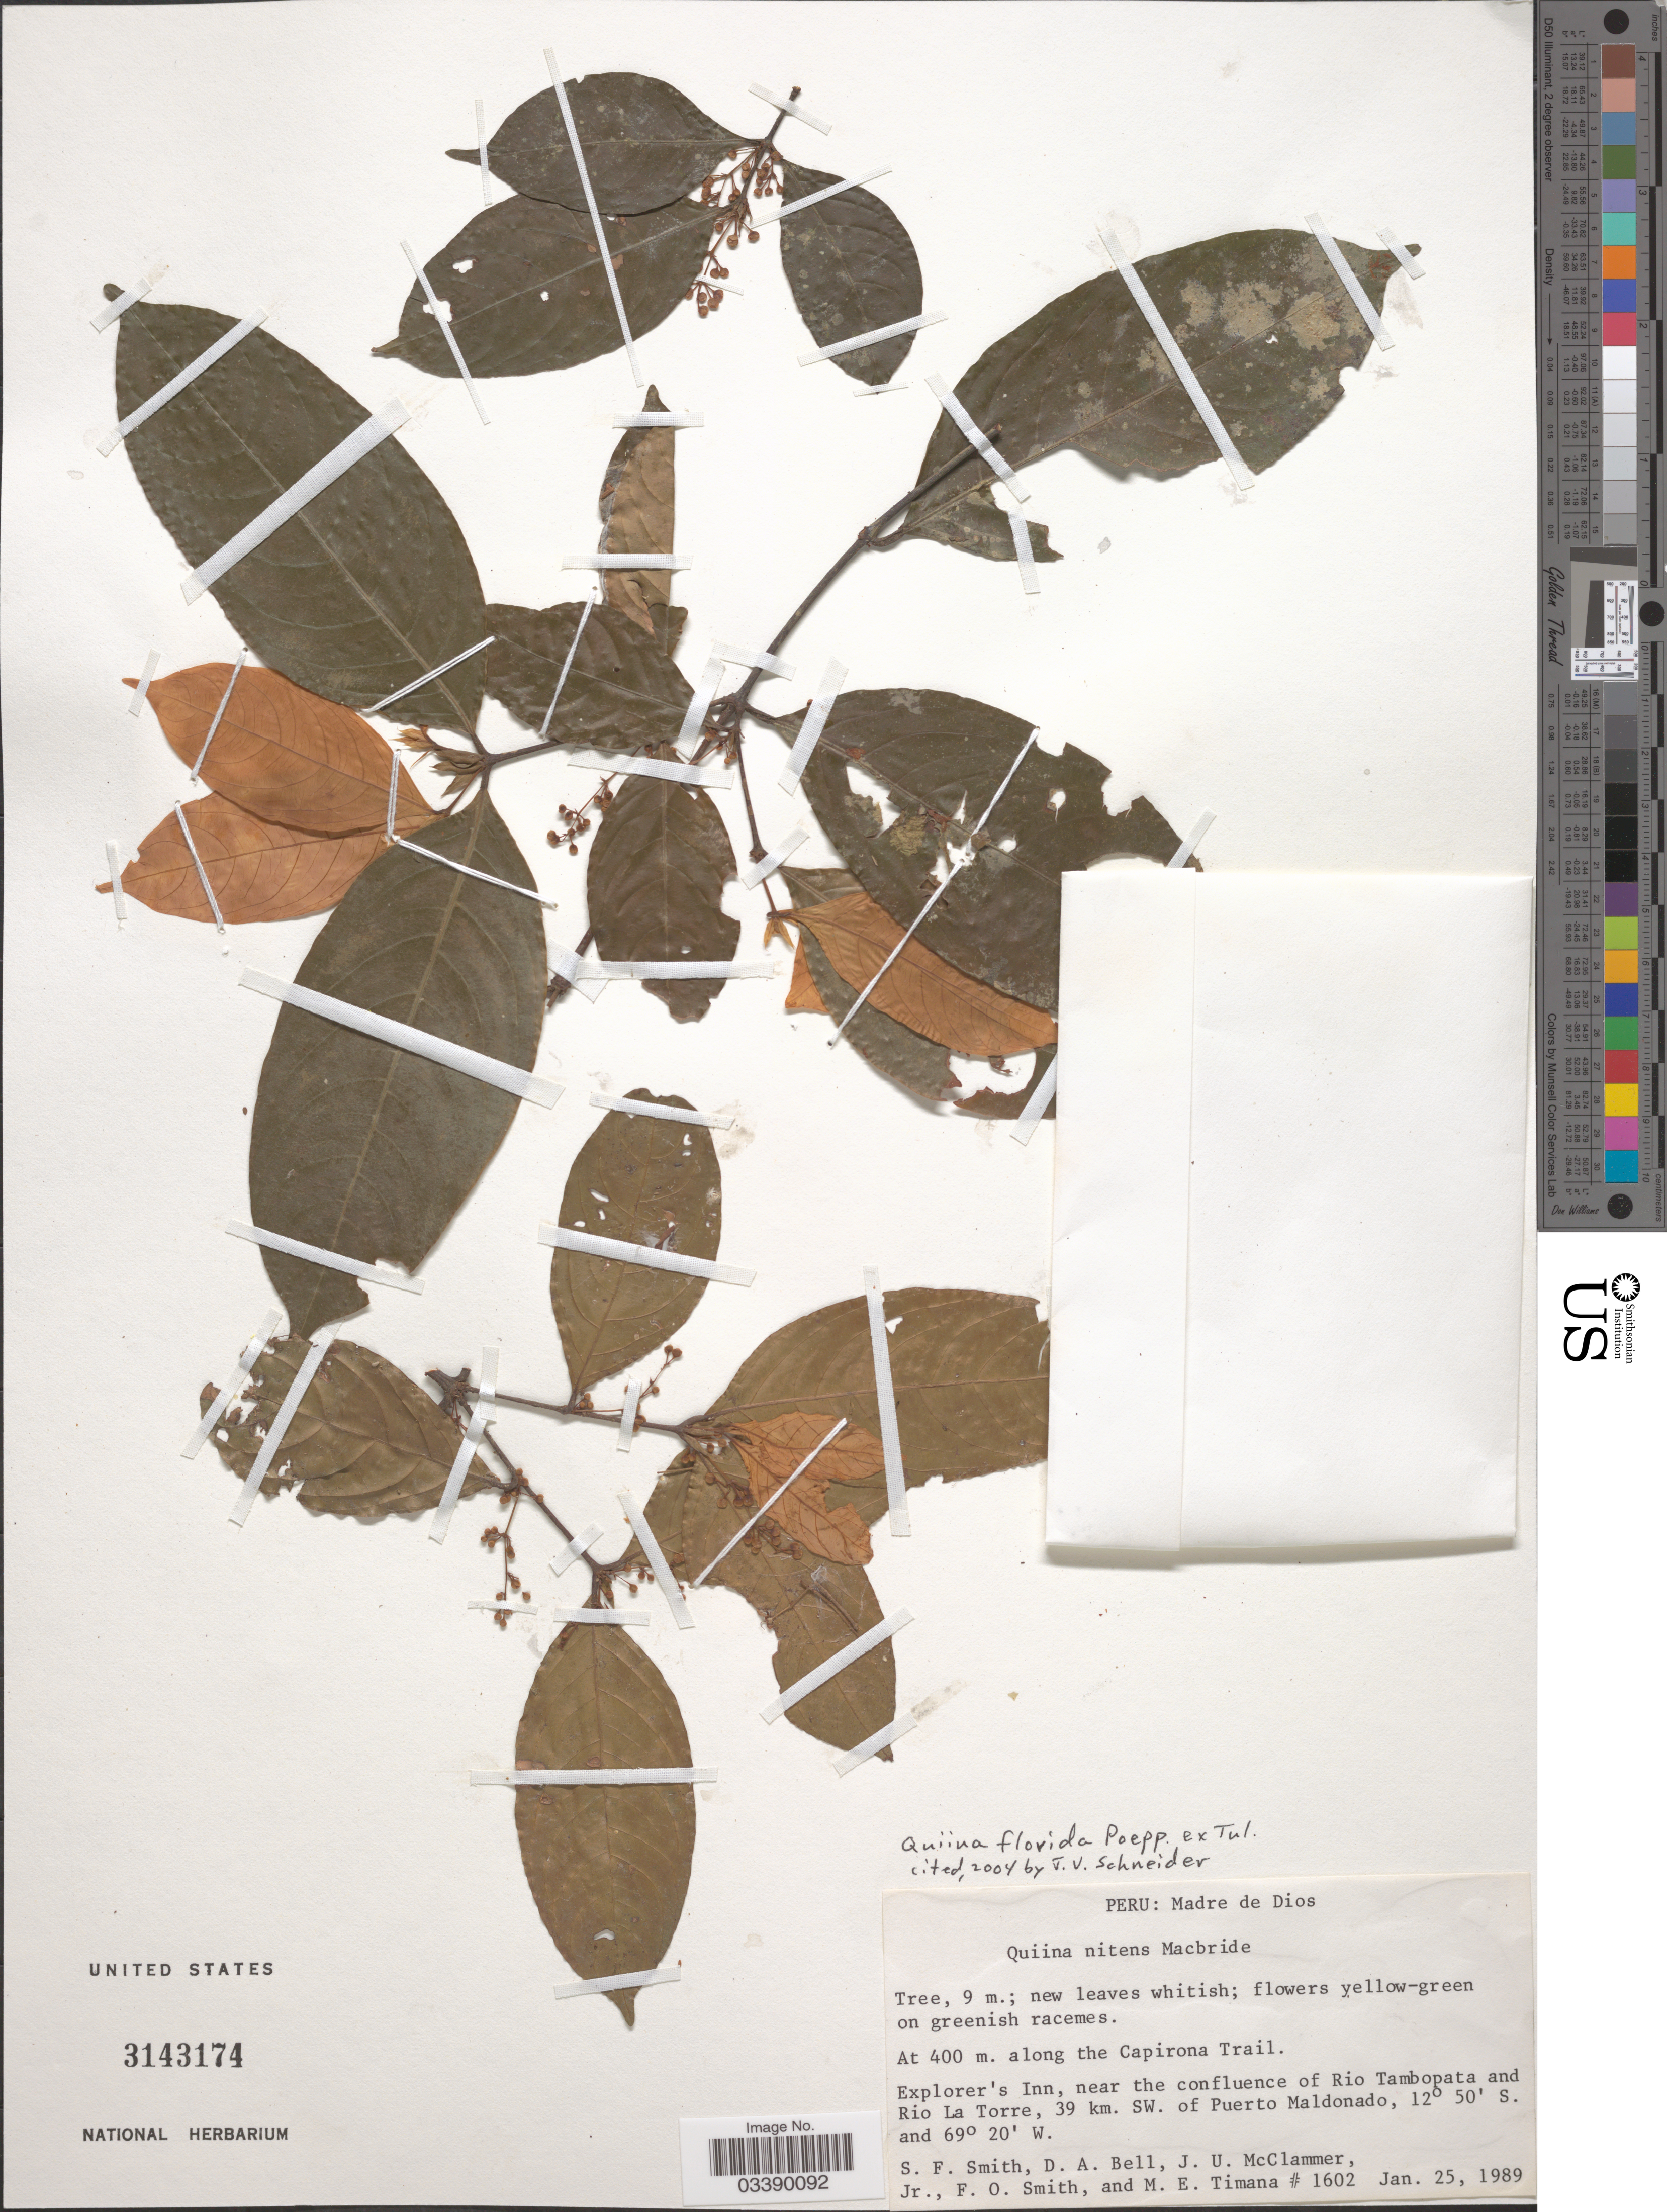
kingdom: Plantae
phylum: Tracheophyta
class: Magnoliopsida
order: Malpighiales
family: Quiinaceae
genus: Quiina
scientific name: Quiina florida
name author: Poepp. ex Tul.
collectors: S.F. Smith, D. A. Bell, J. McClammer Jr. & F. Smith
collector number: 1602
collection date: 1989-01-25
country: Peru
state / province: Madre de Dios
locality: At 400 m. [unsure placement] along the Capiron Trail. Explorer's Inn, near the confluence of Rio Tambopata and Rio La Torre, 39 km SW. of Puerto Maldonado.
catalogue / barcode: US 3143174